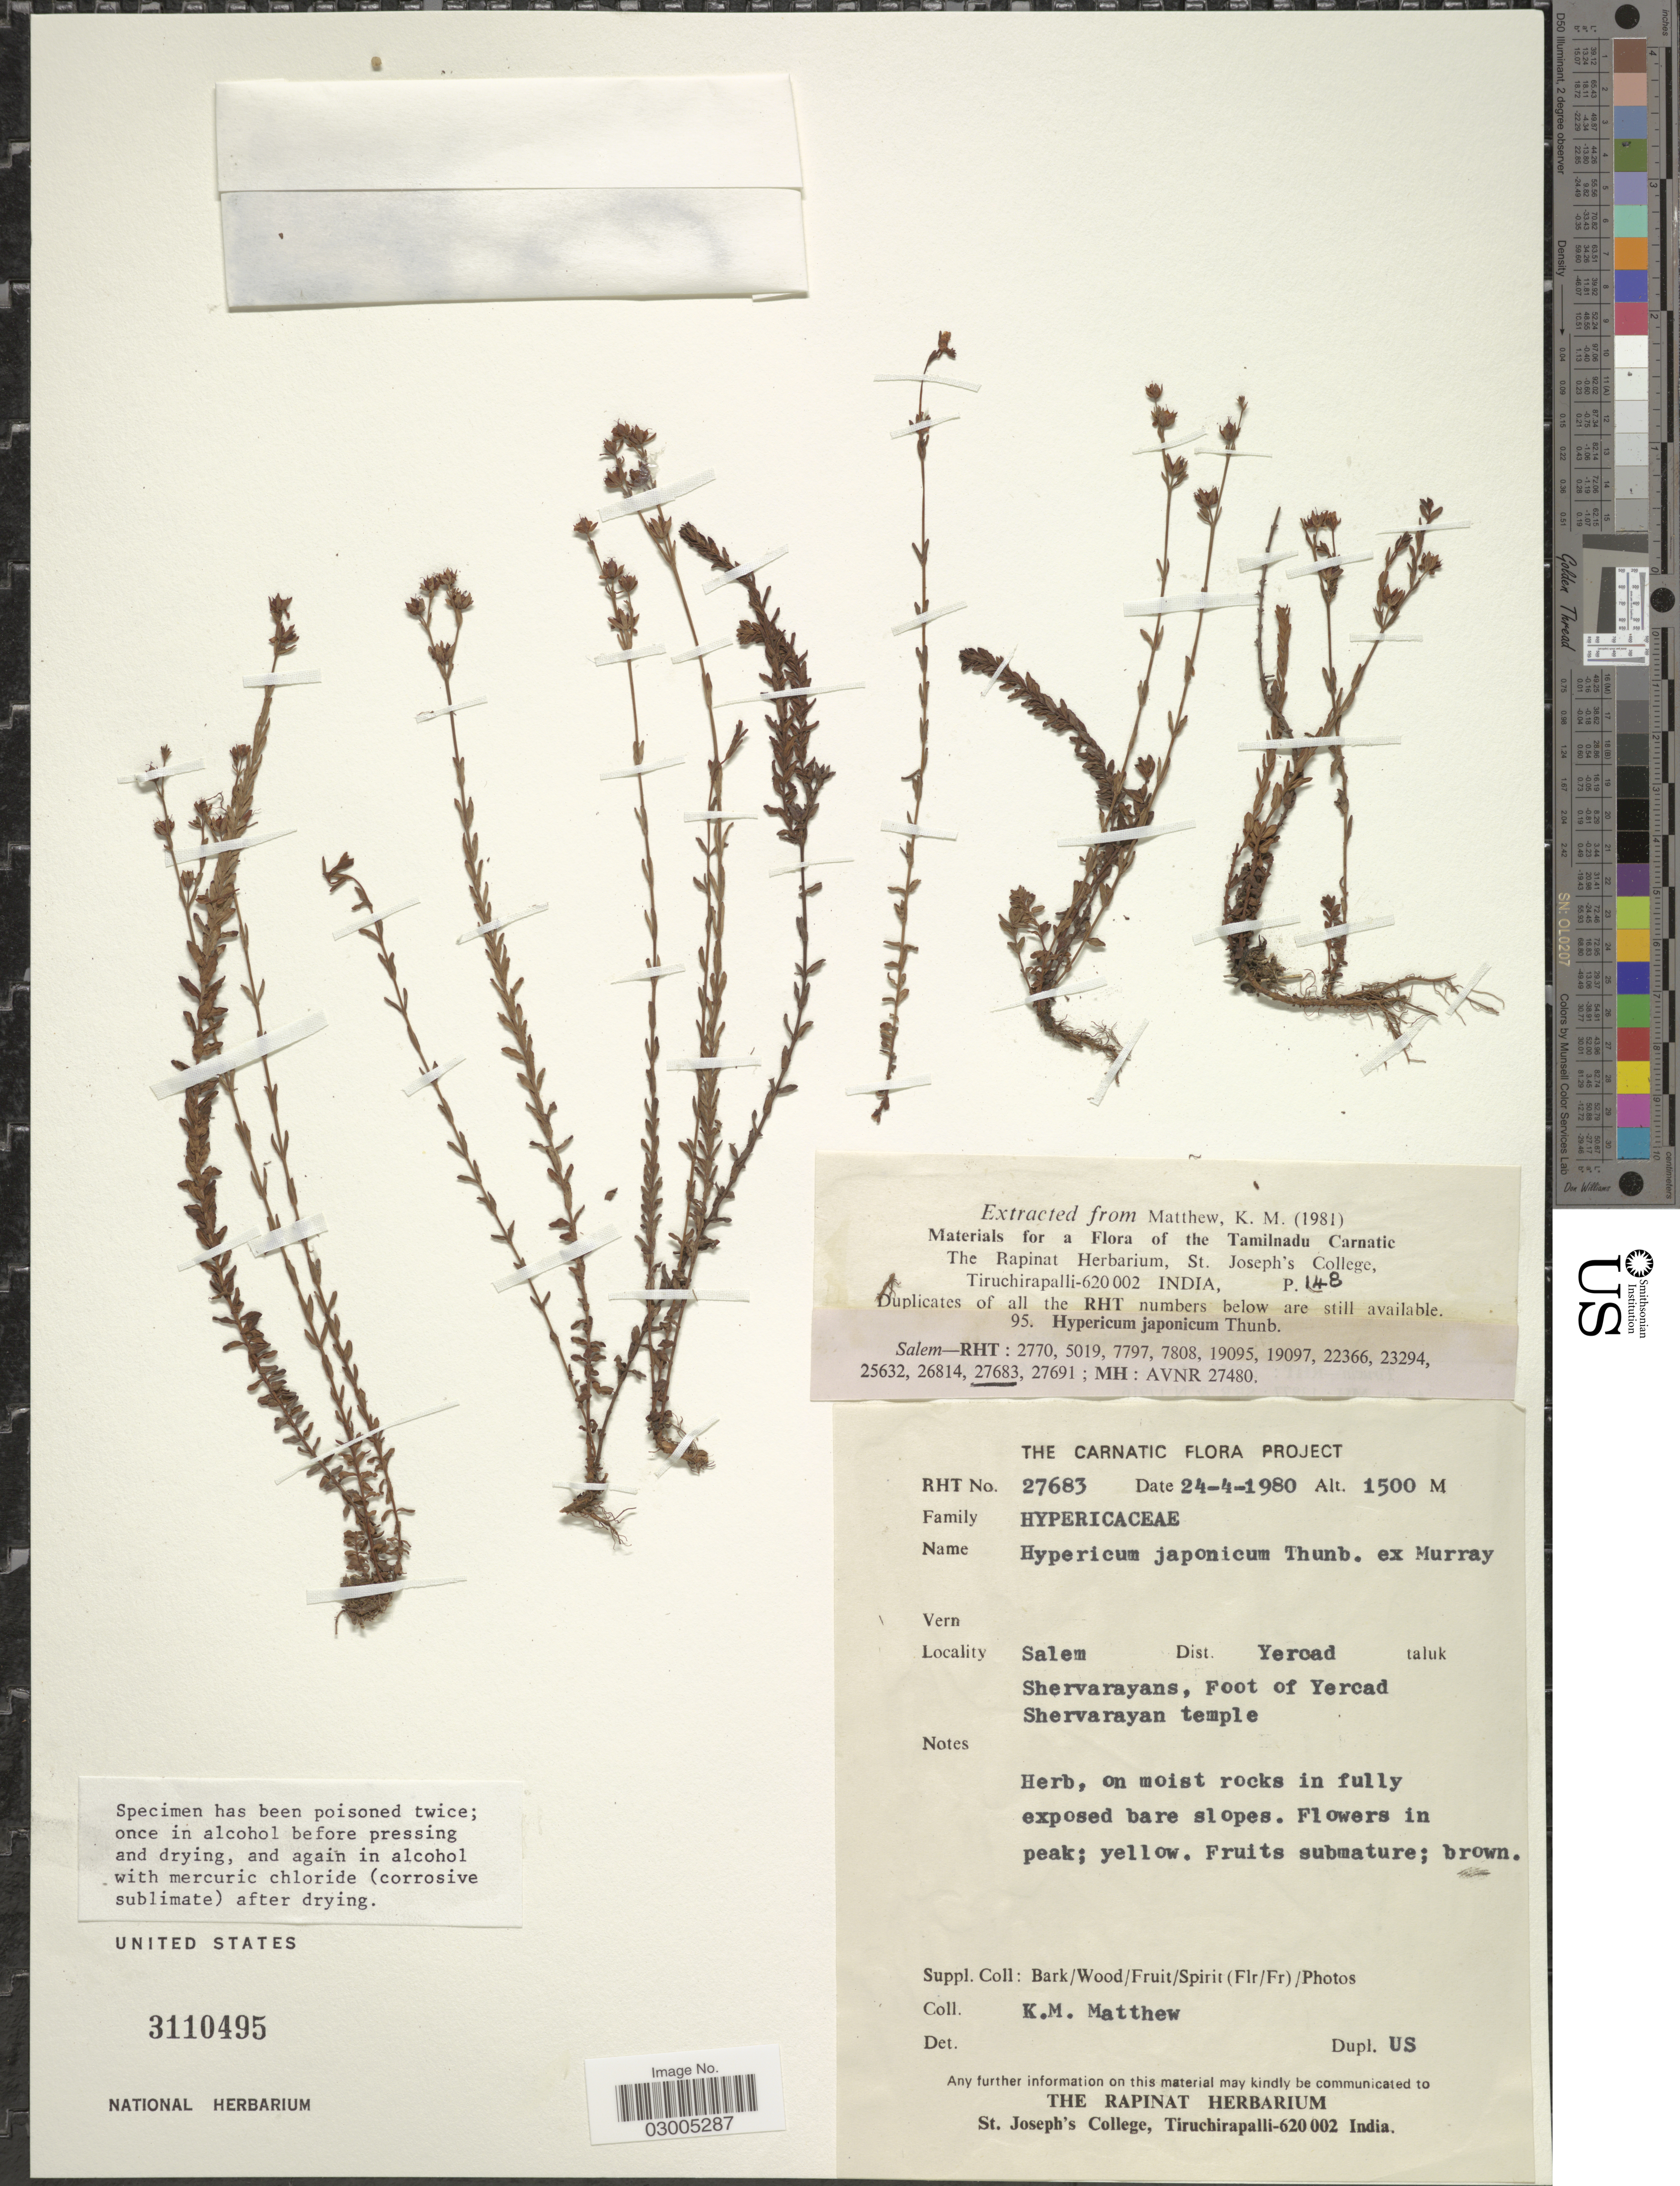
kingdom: Plantae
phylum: Tracheophyta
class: Magnoliopsida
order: Malpighiales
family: Hypericaceae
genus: Hypericum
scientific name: Hypericum japonicum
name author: Thunb.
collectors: K. M. Matthew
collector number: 27683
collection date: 1980-04-24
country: India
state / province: Tamil Nadu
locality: Salem Dist. Yercad. Shervarayans, Foot of Yercad Shervarayan temple.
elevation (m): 1500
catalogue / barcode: US 3110495